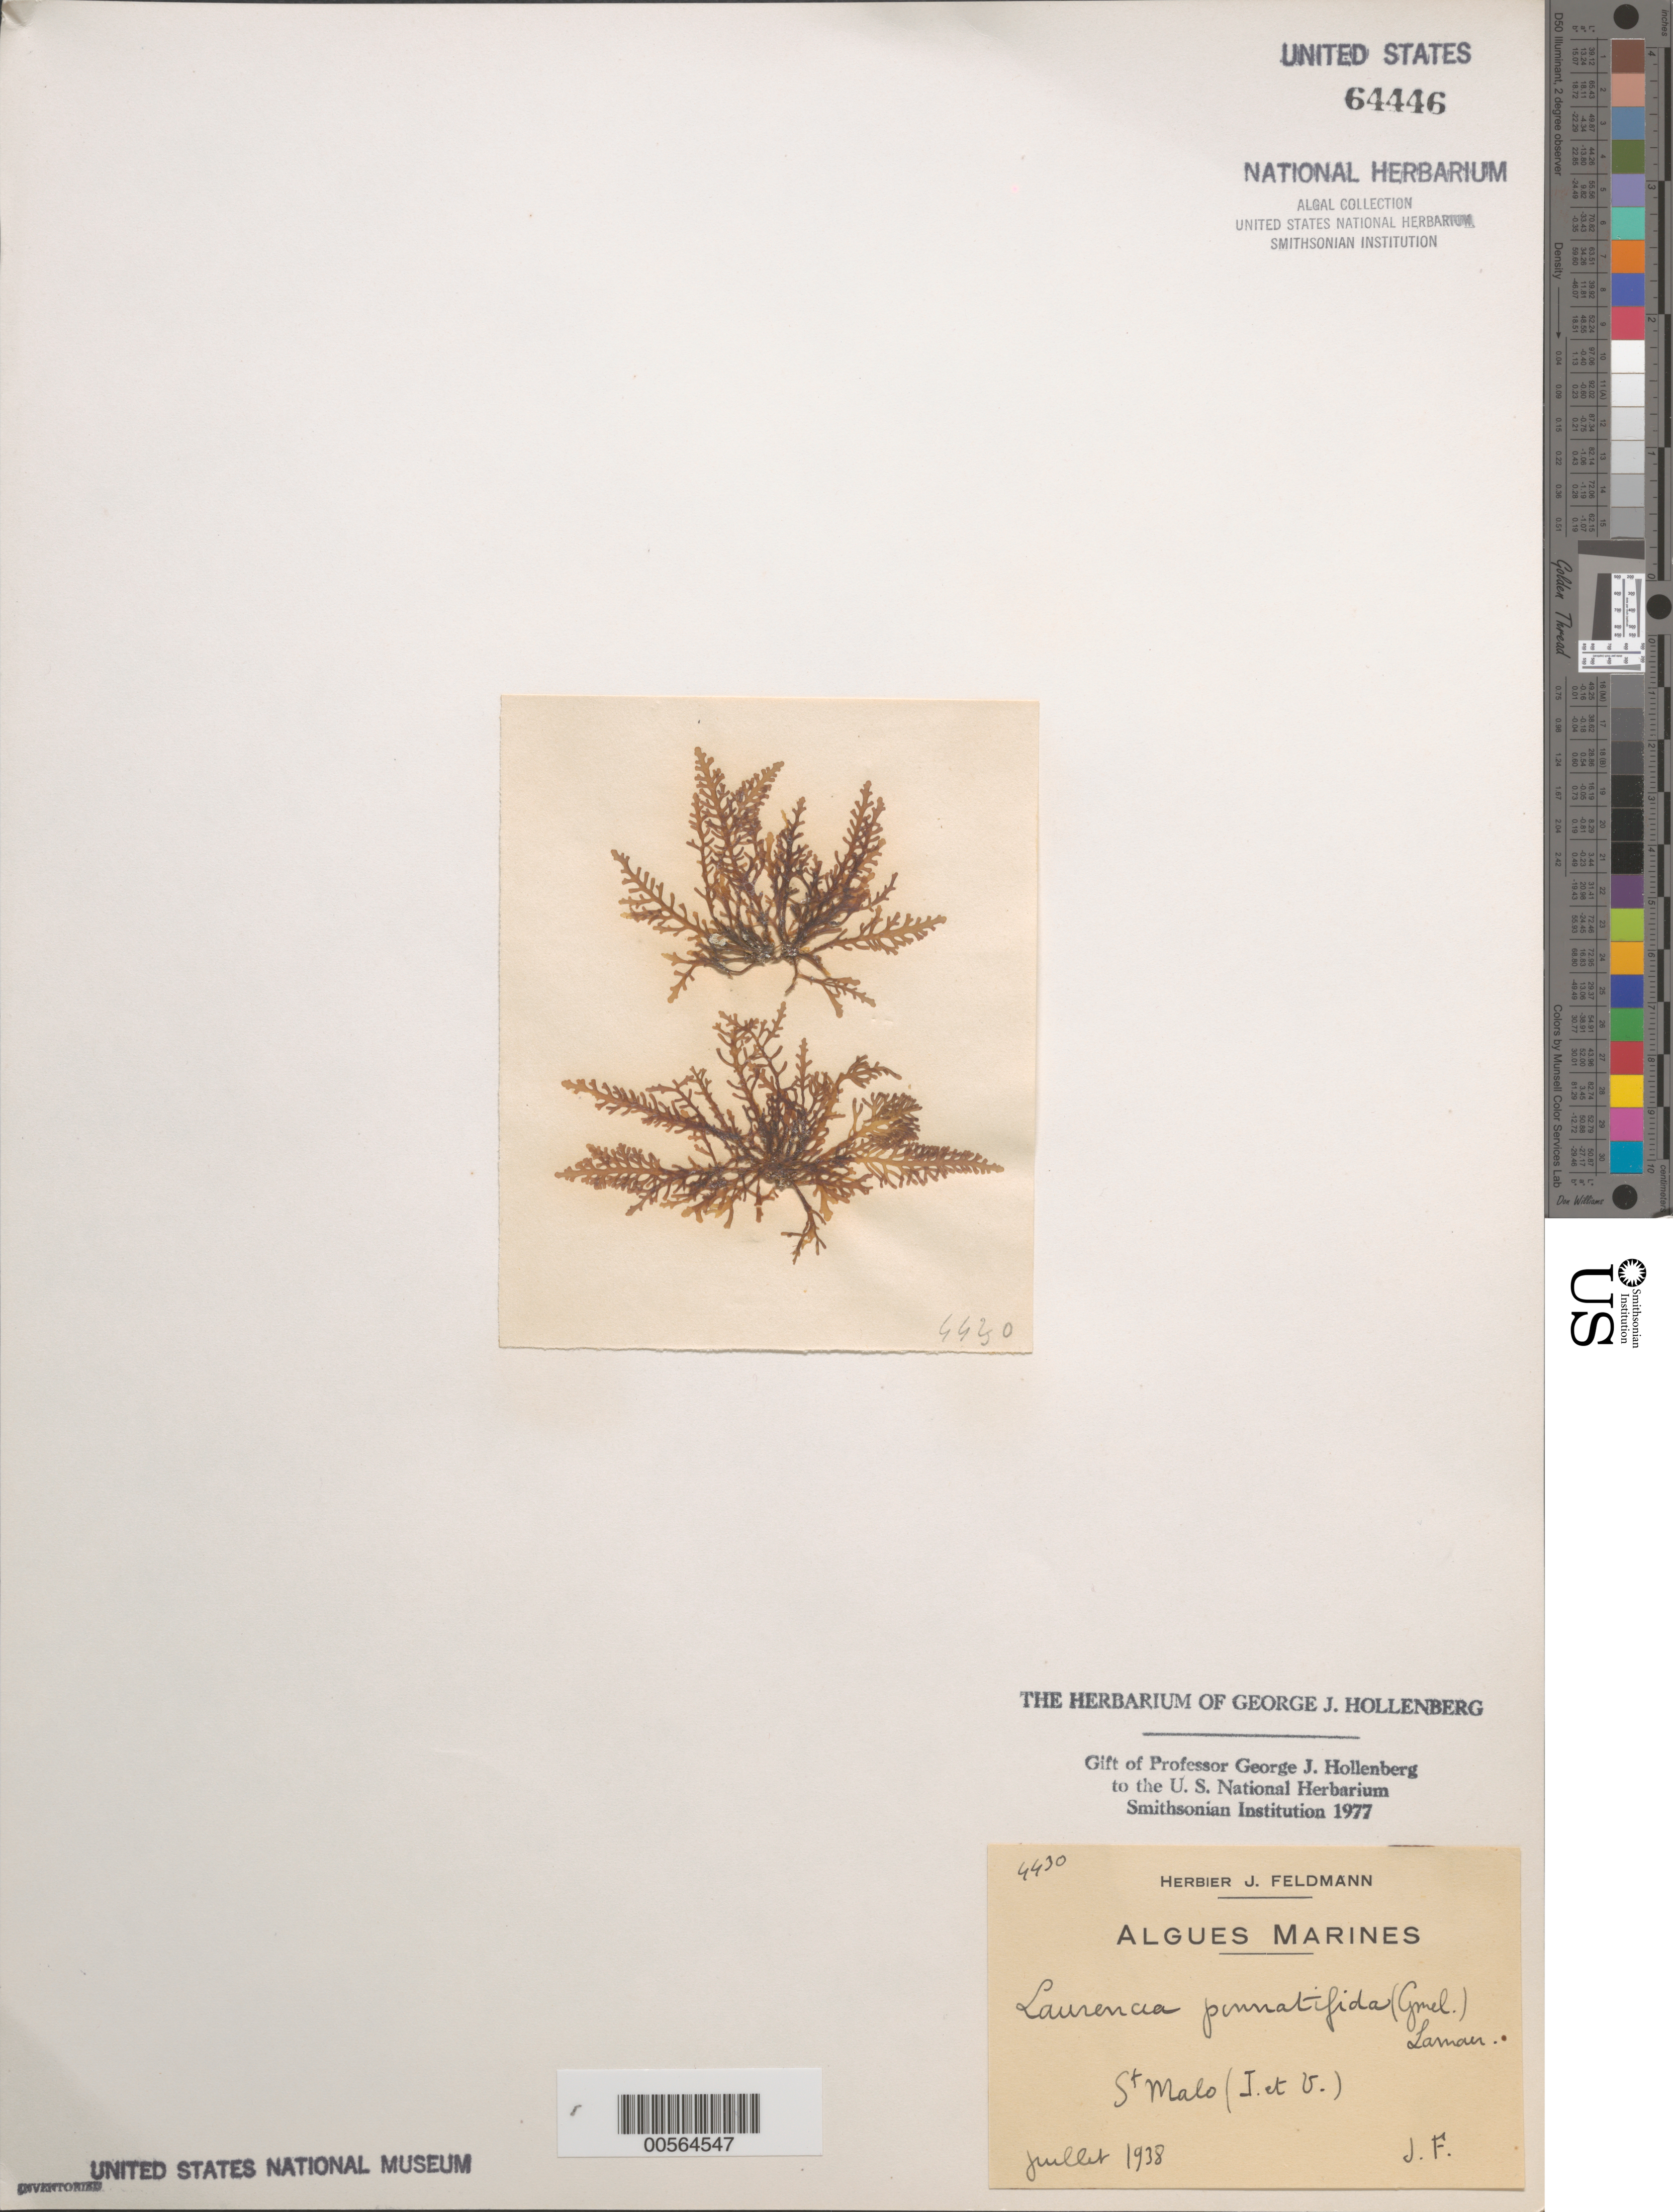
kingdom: Plantae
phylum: Rhodophyta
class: Florideophyceae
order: Ceramiales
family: Rhodomelaceae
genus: Osmundea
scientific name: Osmundea pinnatifida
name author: (Huds.) Stackh.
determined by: Algae name updating Project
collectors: J. Feldmann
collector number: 4430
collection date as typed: Jul 1938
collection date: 1938-07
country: France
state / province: Bretagne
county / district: Ille-et-Vilaine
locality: St. Malo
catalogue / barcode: US 64446